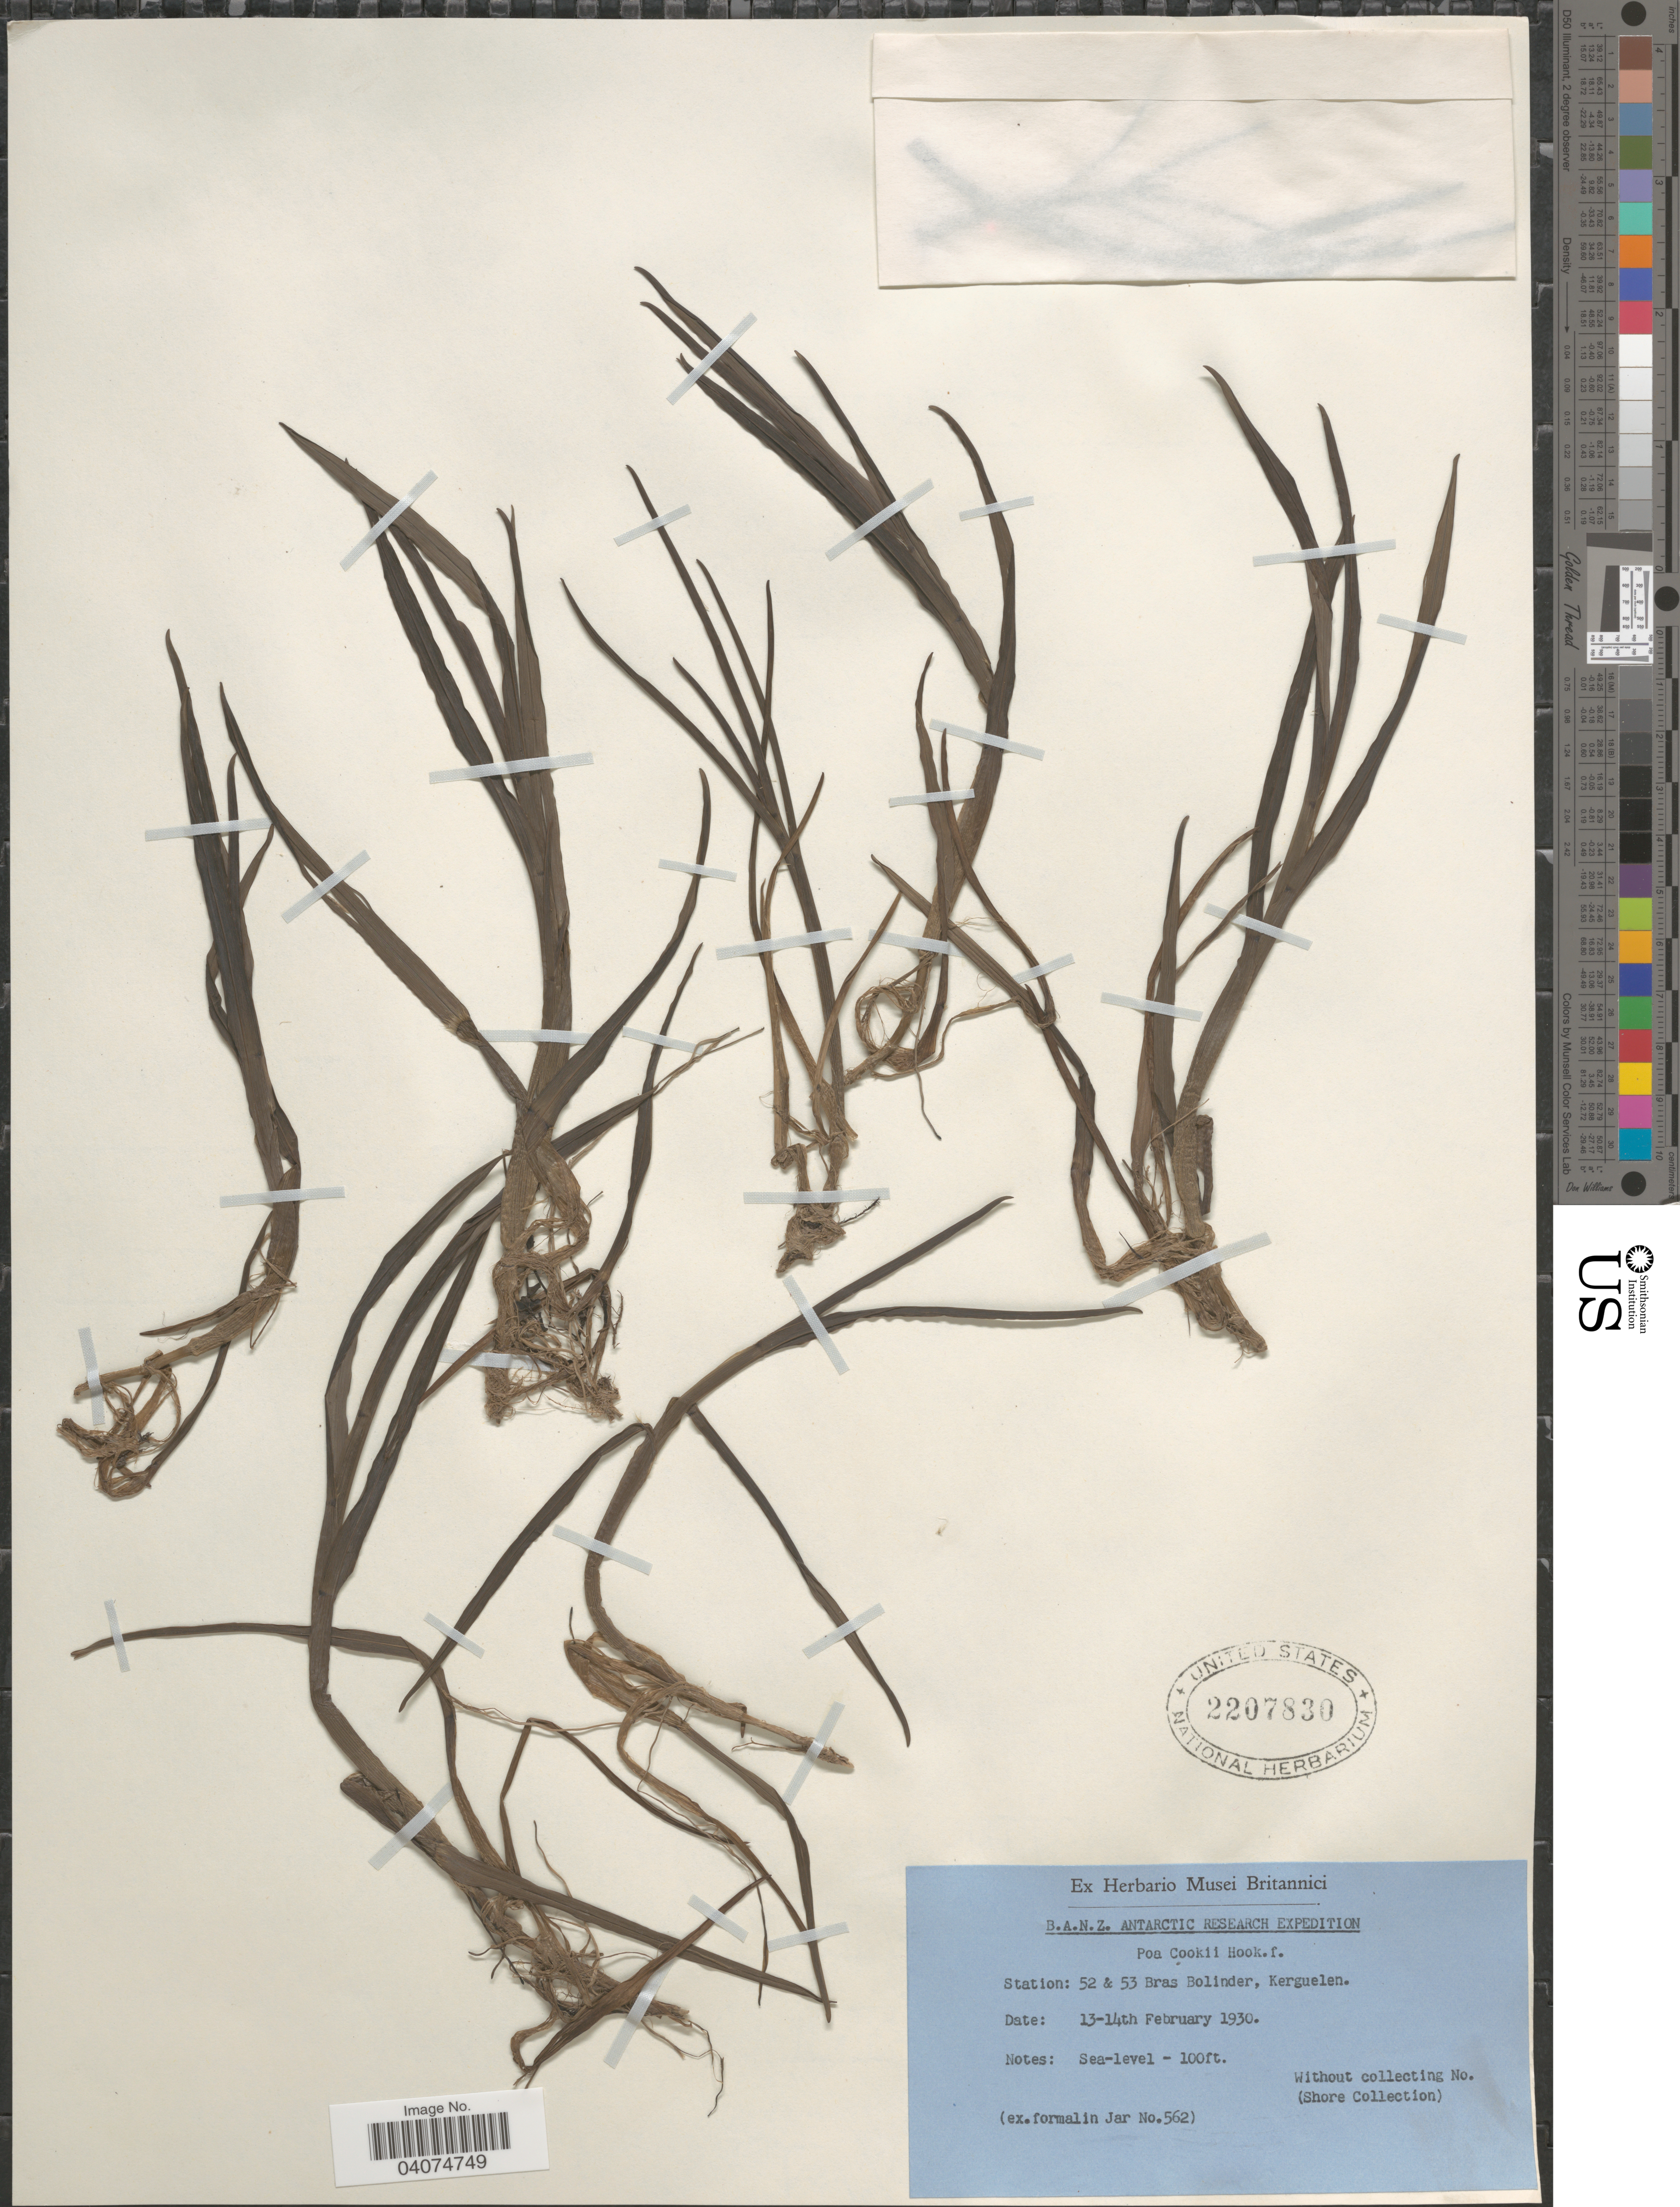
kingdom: Plantae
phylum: Tracheophyta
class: Liliopsida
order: Poales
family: Poaceae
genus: Poa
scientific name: Poa cookii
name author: (Hook. f.) Hook. f.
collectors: ex herb. Musei Britannici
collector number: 562?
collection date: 1930-02-13/1930-02-14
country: French Southern Territories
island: Kerguelen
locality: B.A.N.Z. Antarctic Research Expedition. Station: 52 & 53 Bras Bolinder, Kerguelen.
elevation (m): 0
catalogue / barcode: US 2207830